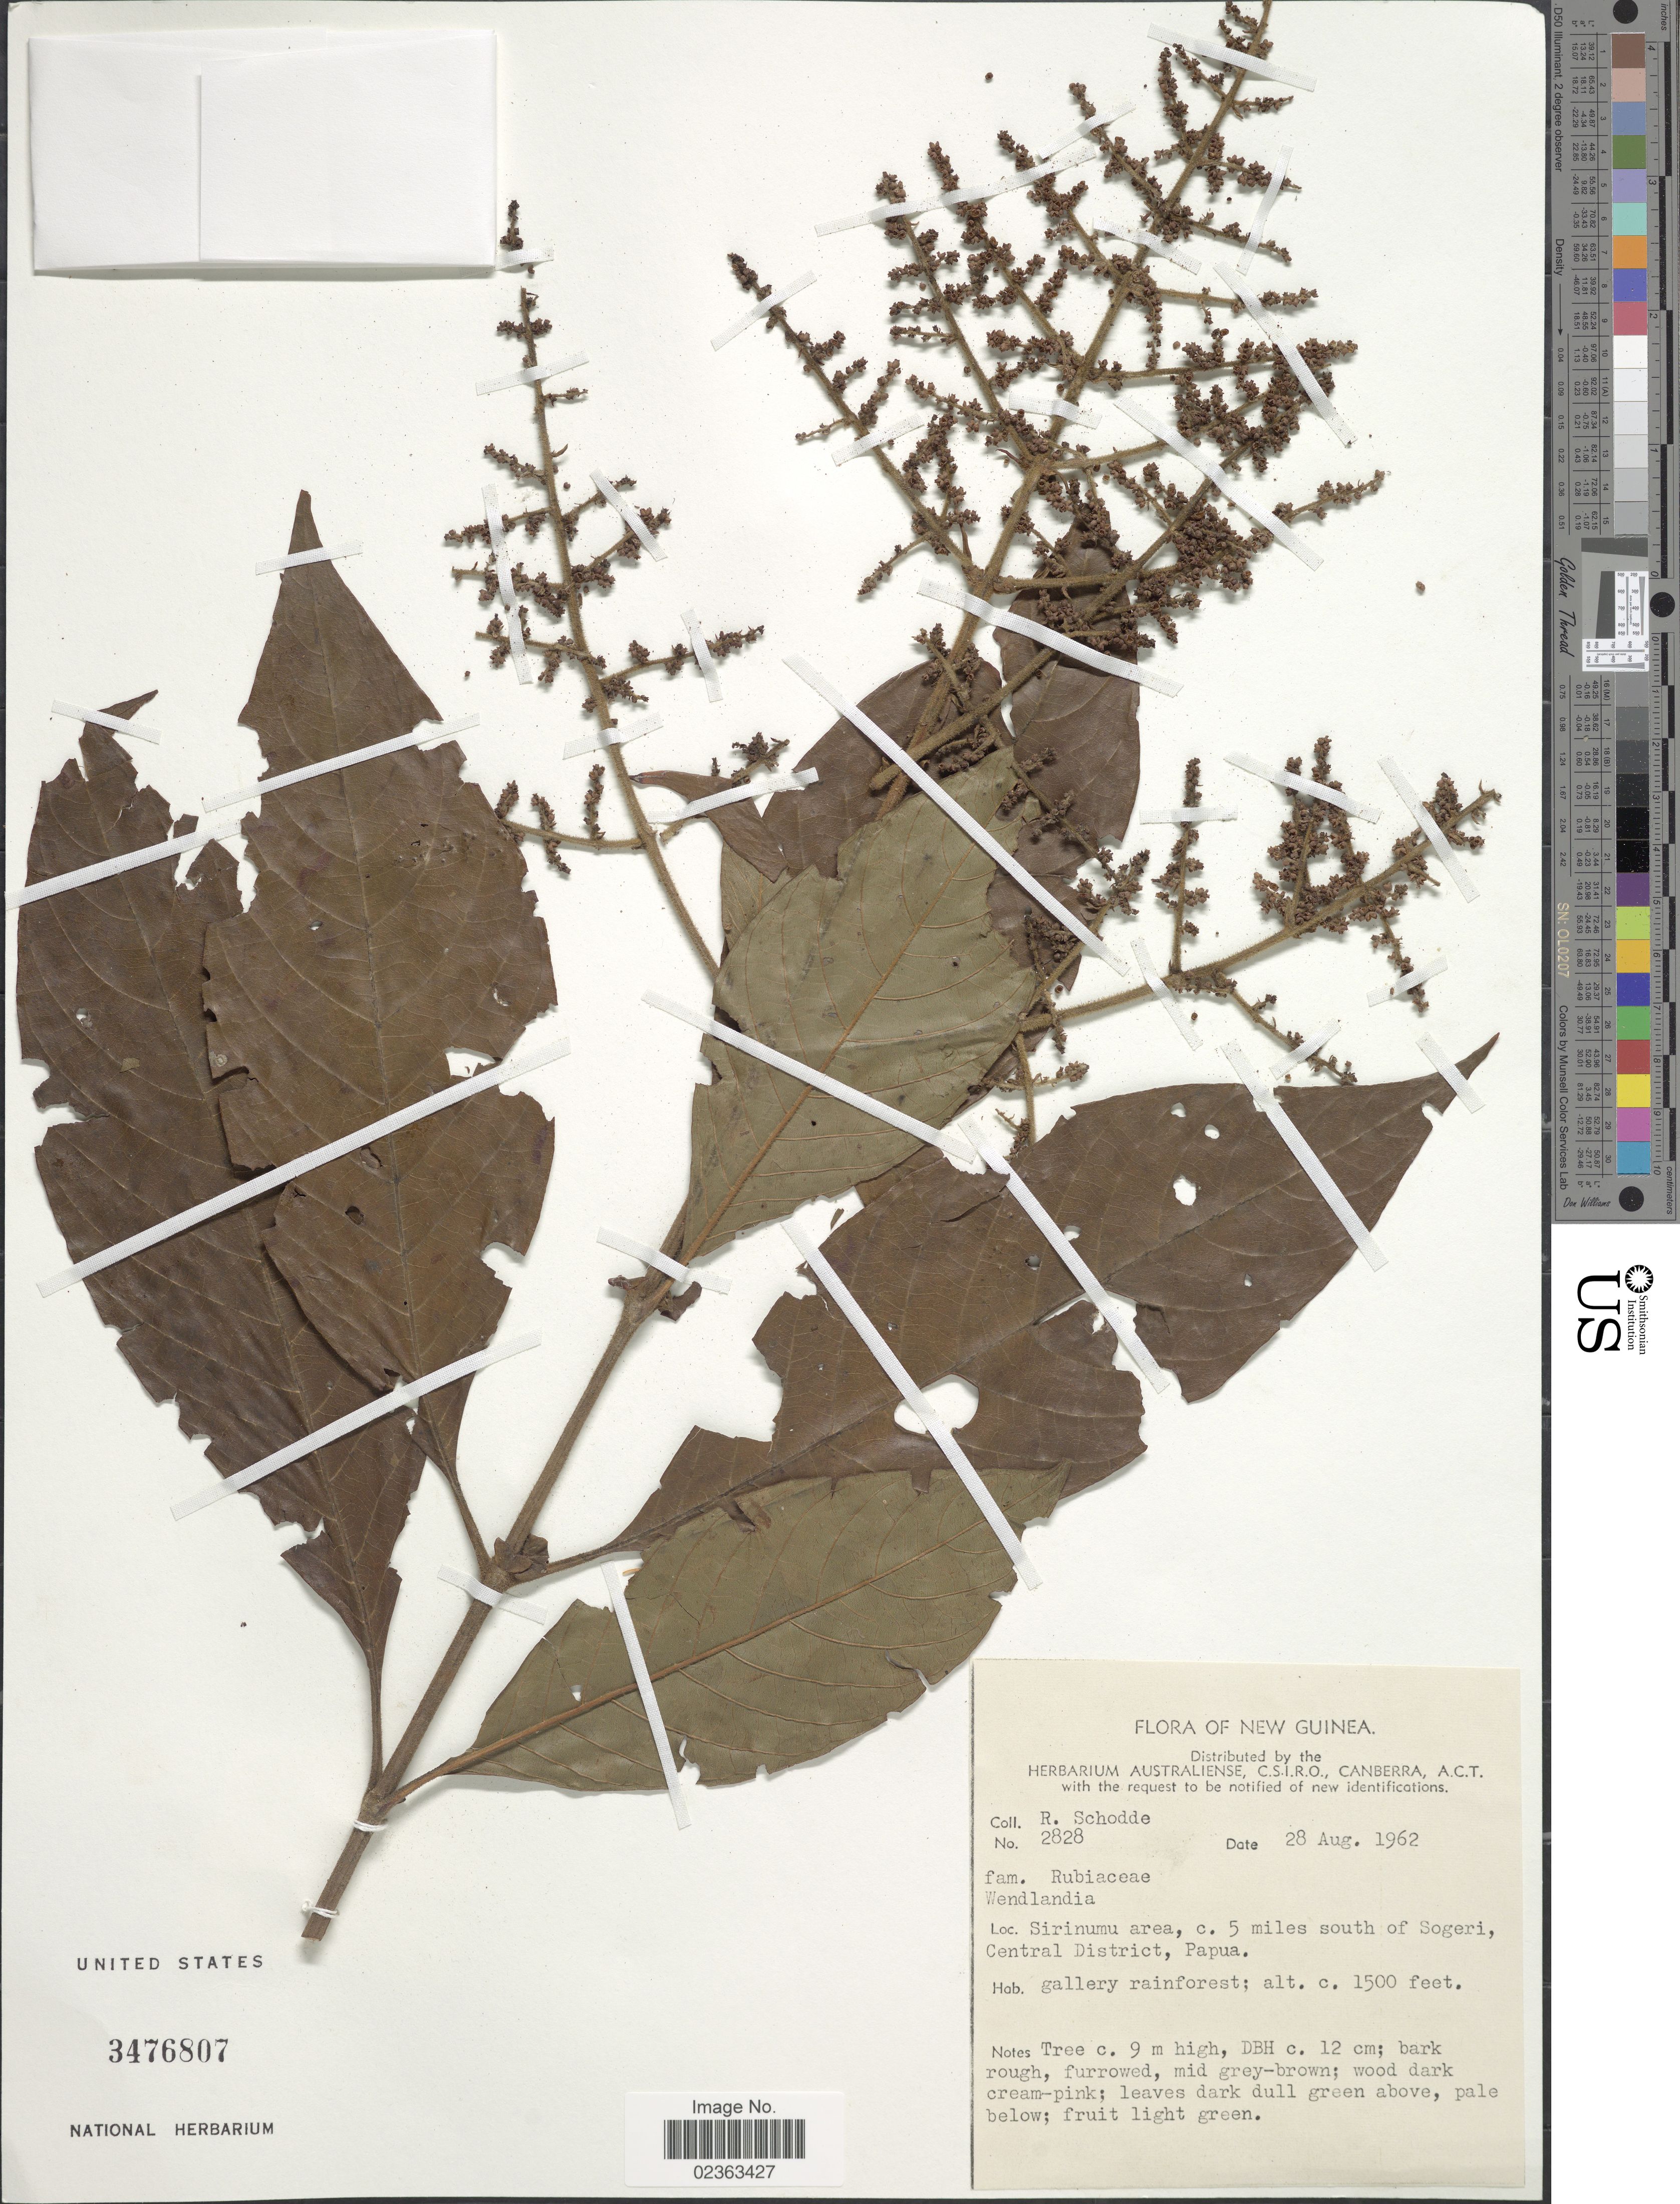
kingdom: Plantae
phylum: Tracheophyta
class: Magnoliopsida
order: Gentianales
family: Rubiaceae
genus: Wendlandia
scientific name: Wendlandia sp.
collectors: R. Schodde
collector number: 2828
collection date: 1962-08-28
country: Papua New Guinea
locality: New Guinea, Sirinumu area, c. 5 miles south of Sogeri, Central District, Papua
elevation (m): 457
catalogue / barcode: US 2476807